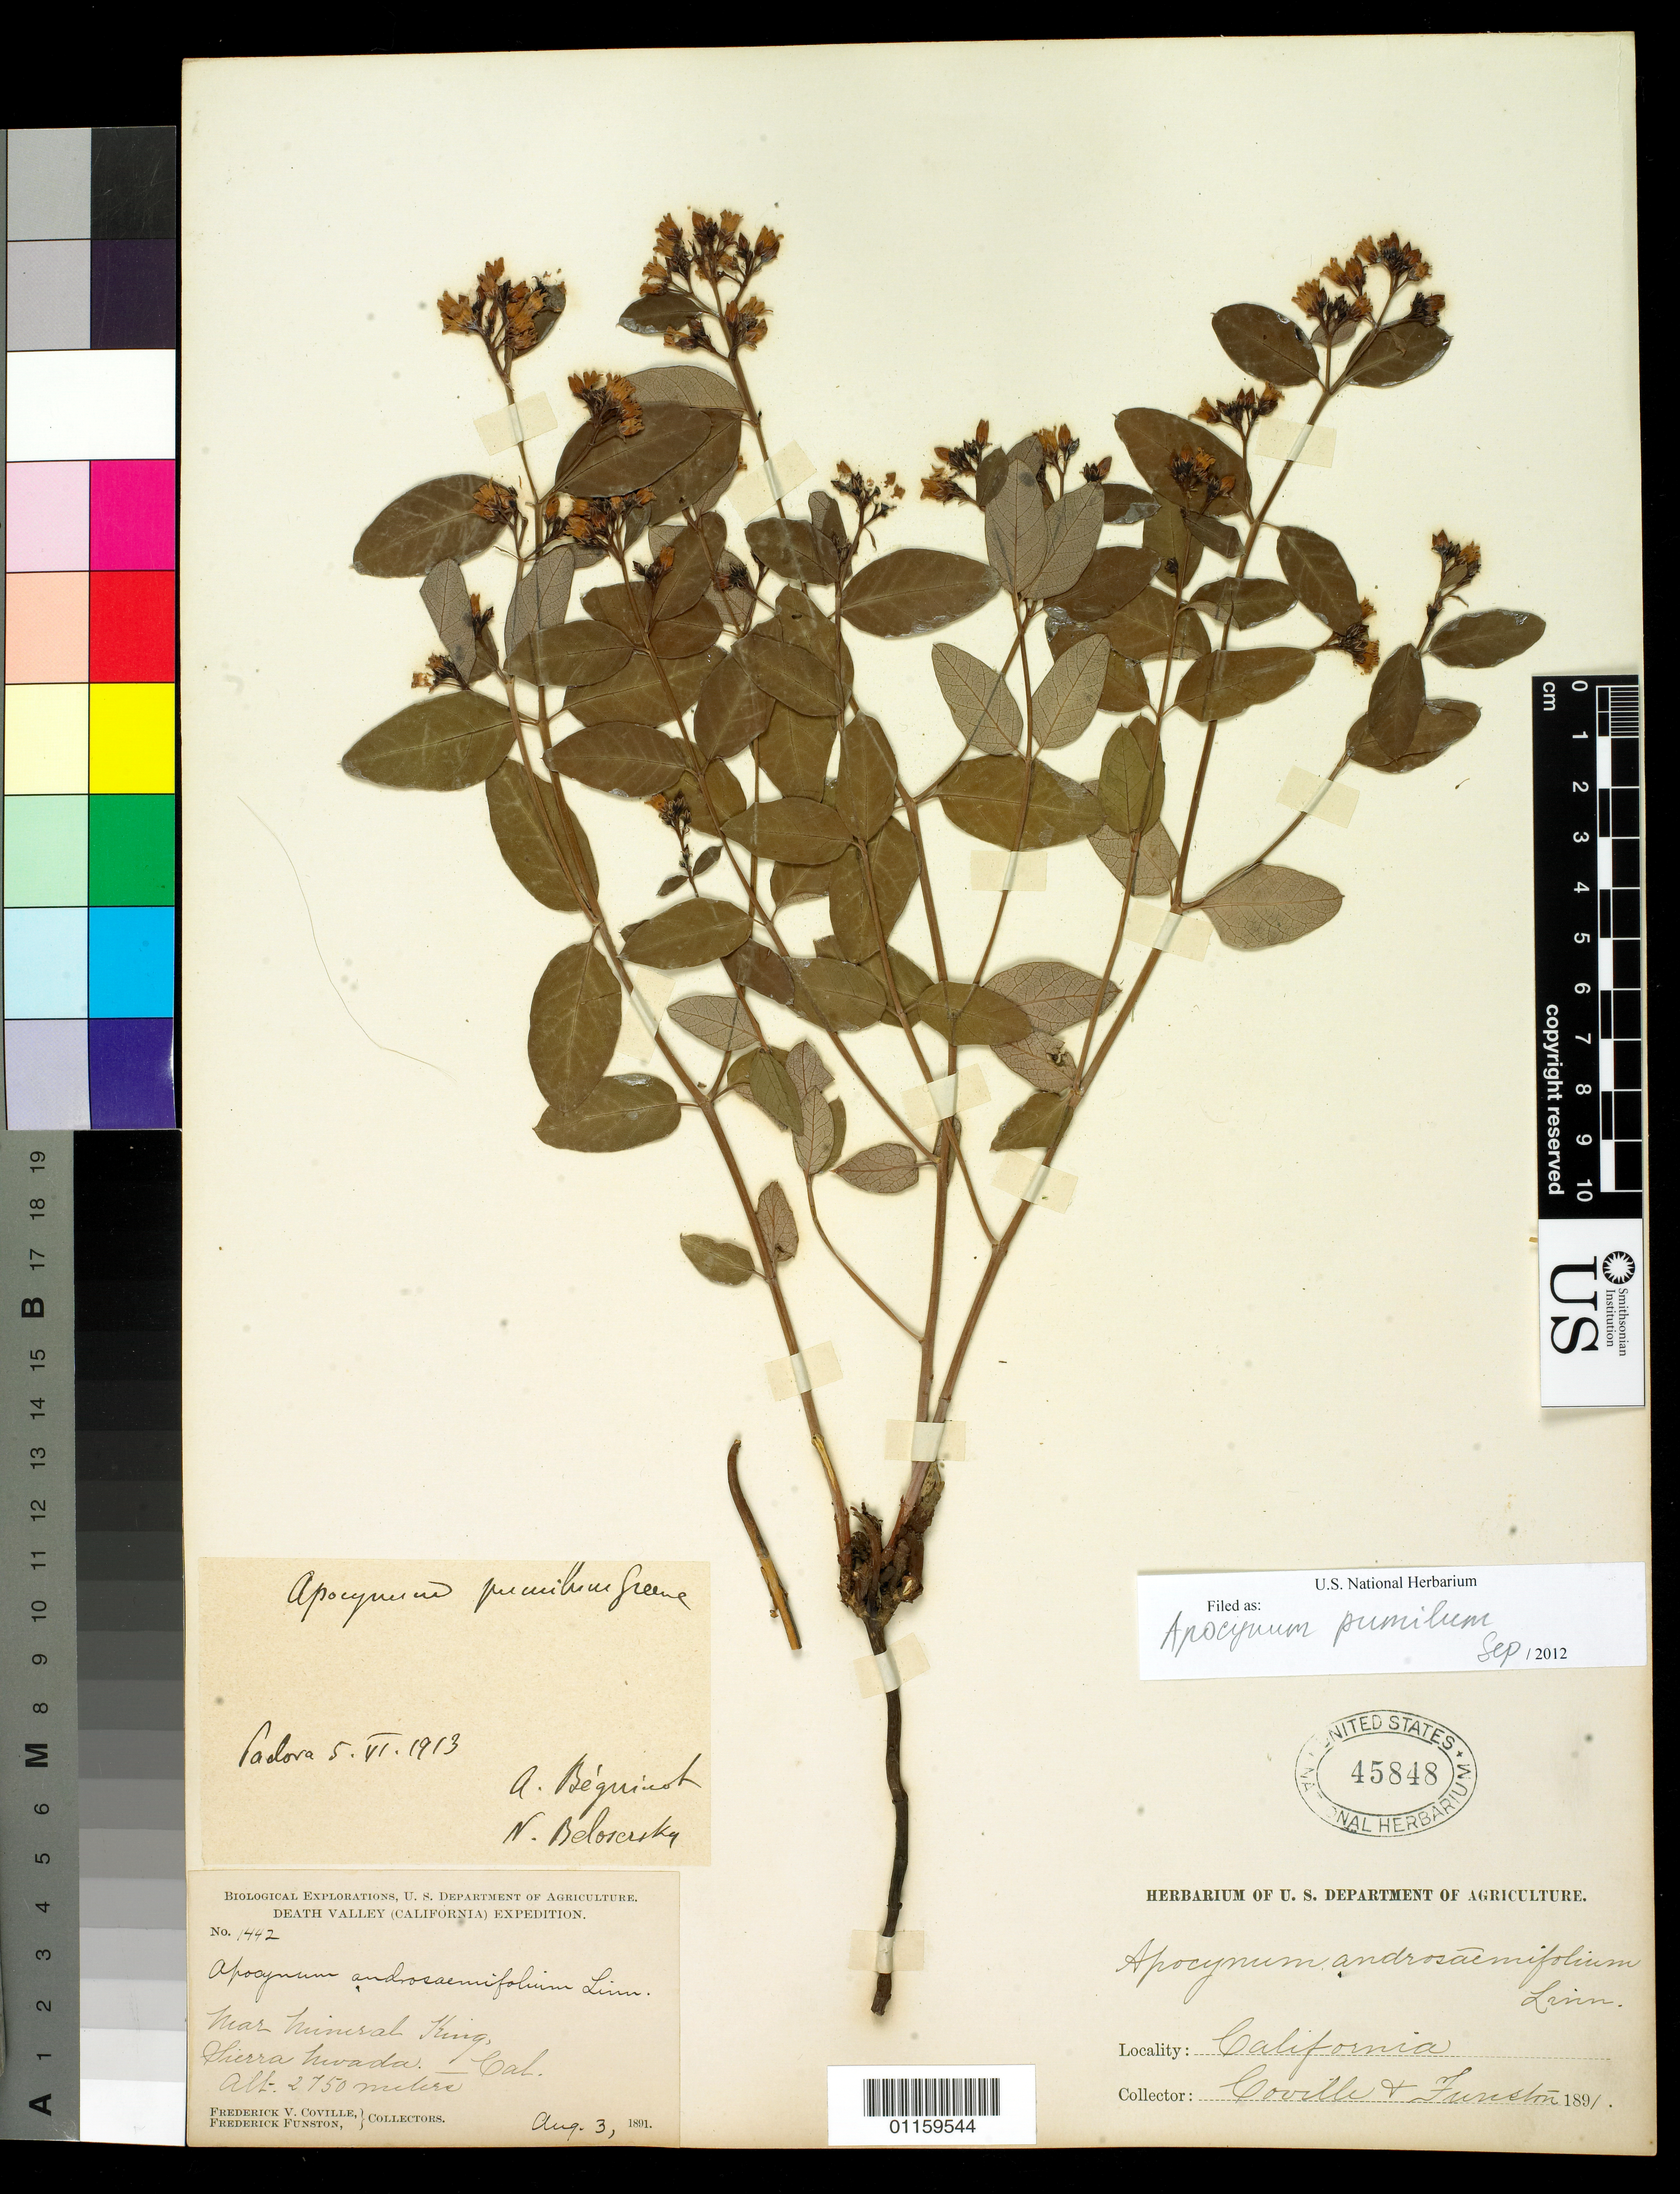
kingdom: Plantae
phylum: Tracheophyta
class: Magnoliopsida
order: Gentianales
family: Apocynaceae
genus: Apocynum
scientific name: Apocynum pumilum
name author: (A. Gray) Greene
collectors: F. V. Coville & F. Funston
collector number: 1442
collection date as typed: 3 Aug 1891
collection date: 1891-08-03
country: United States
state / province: California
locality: near Mineral King, Sierra Nevada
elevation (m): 2750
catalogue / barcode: US 45848